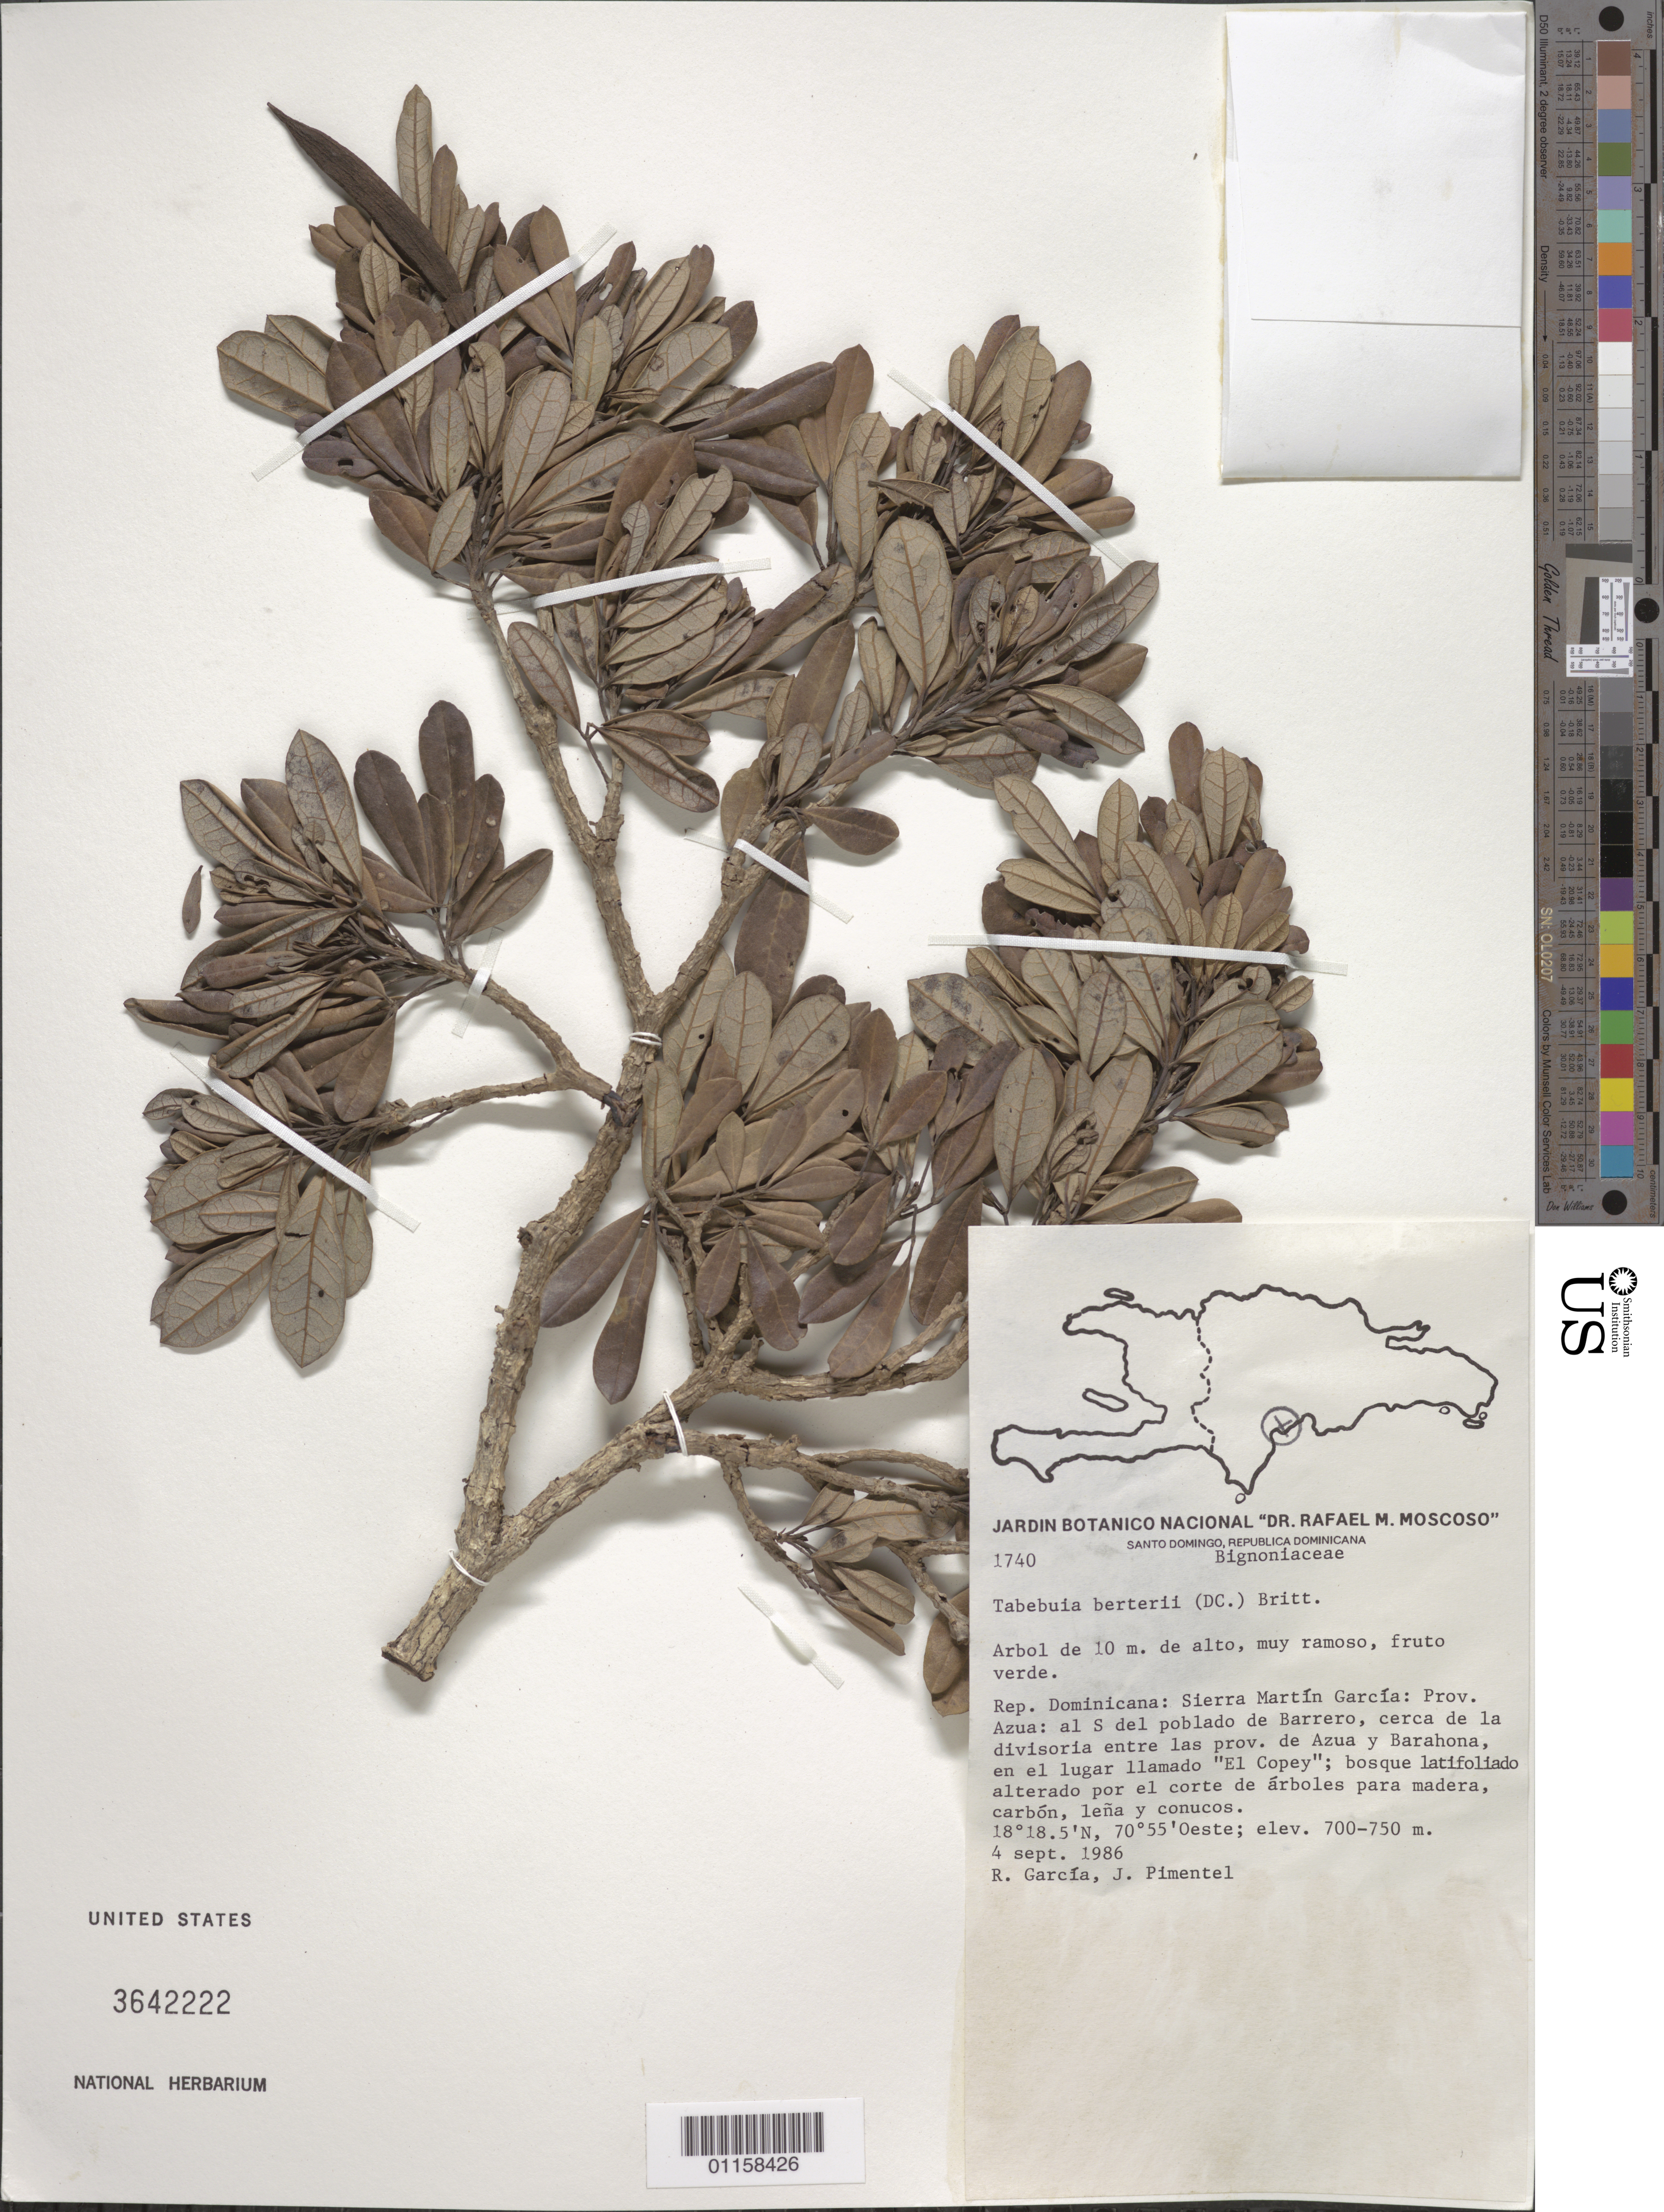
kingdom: Plantae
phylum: Tracheophyta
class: Magnoliopsida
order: Lamiales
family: Bignoniaceae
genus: Tabebuia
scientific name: Tabebuia berteroi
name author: (DC.) Britton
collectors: R. García & J. Pimentel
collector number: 1740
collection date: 1986-09-04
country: Dominican Republic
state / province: Azua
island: Hispaniola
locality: Sierra Martín García, al S del poblado de Barrero, cerca de la divisoria entre las prov. de Azua y Barahona, en el lugar llamado "El Copey".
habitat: Bosque latifoliado alterado por el corte de árboles para madera, carbón, leña y conucos.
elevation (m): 700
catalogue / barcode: US 3642222